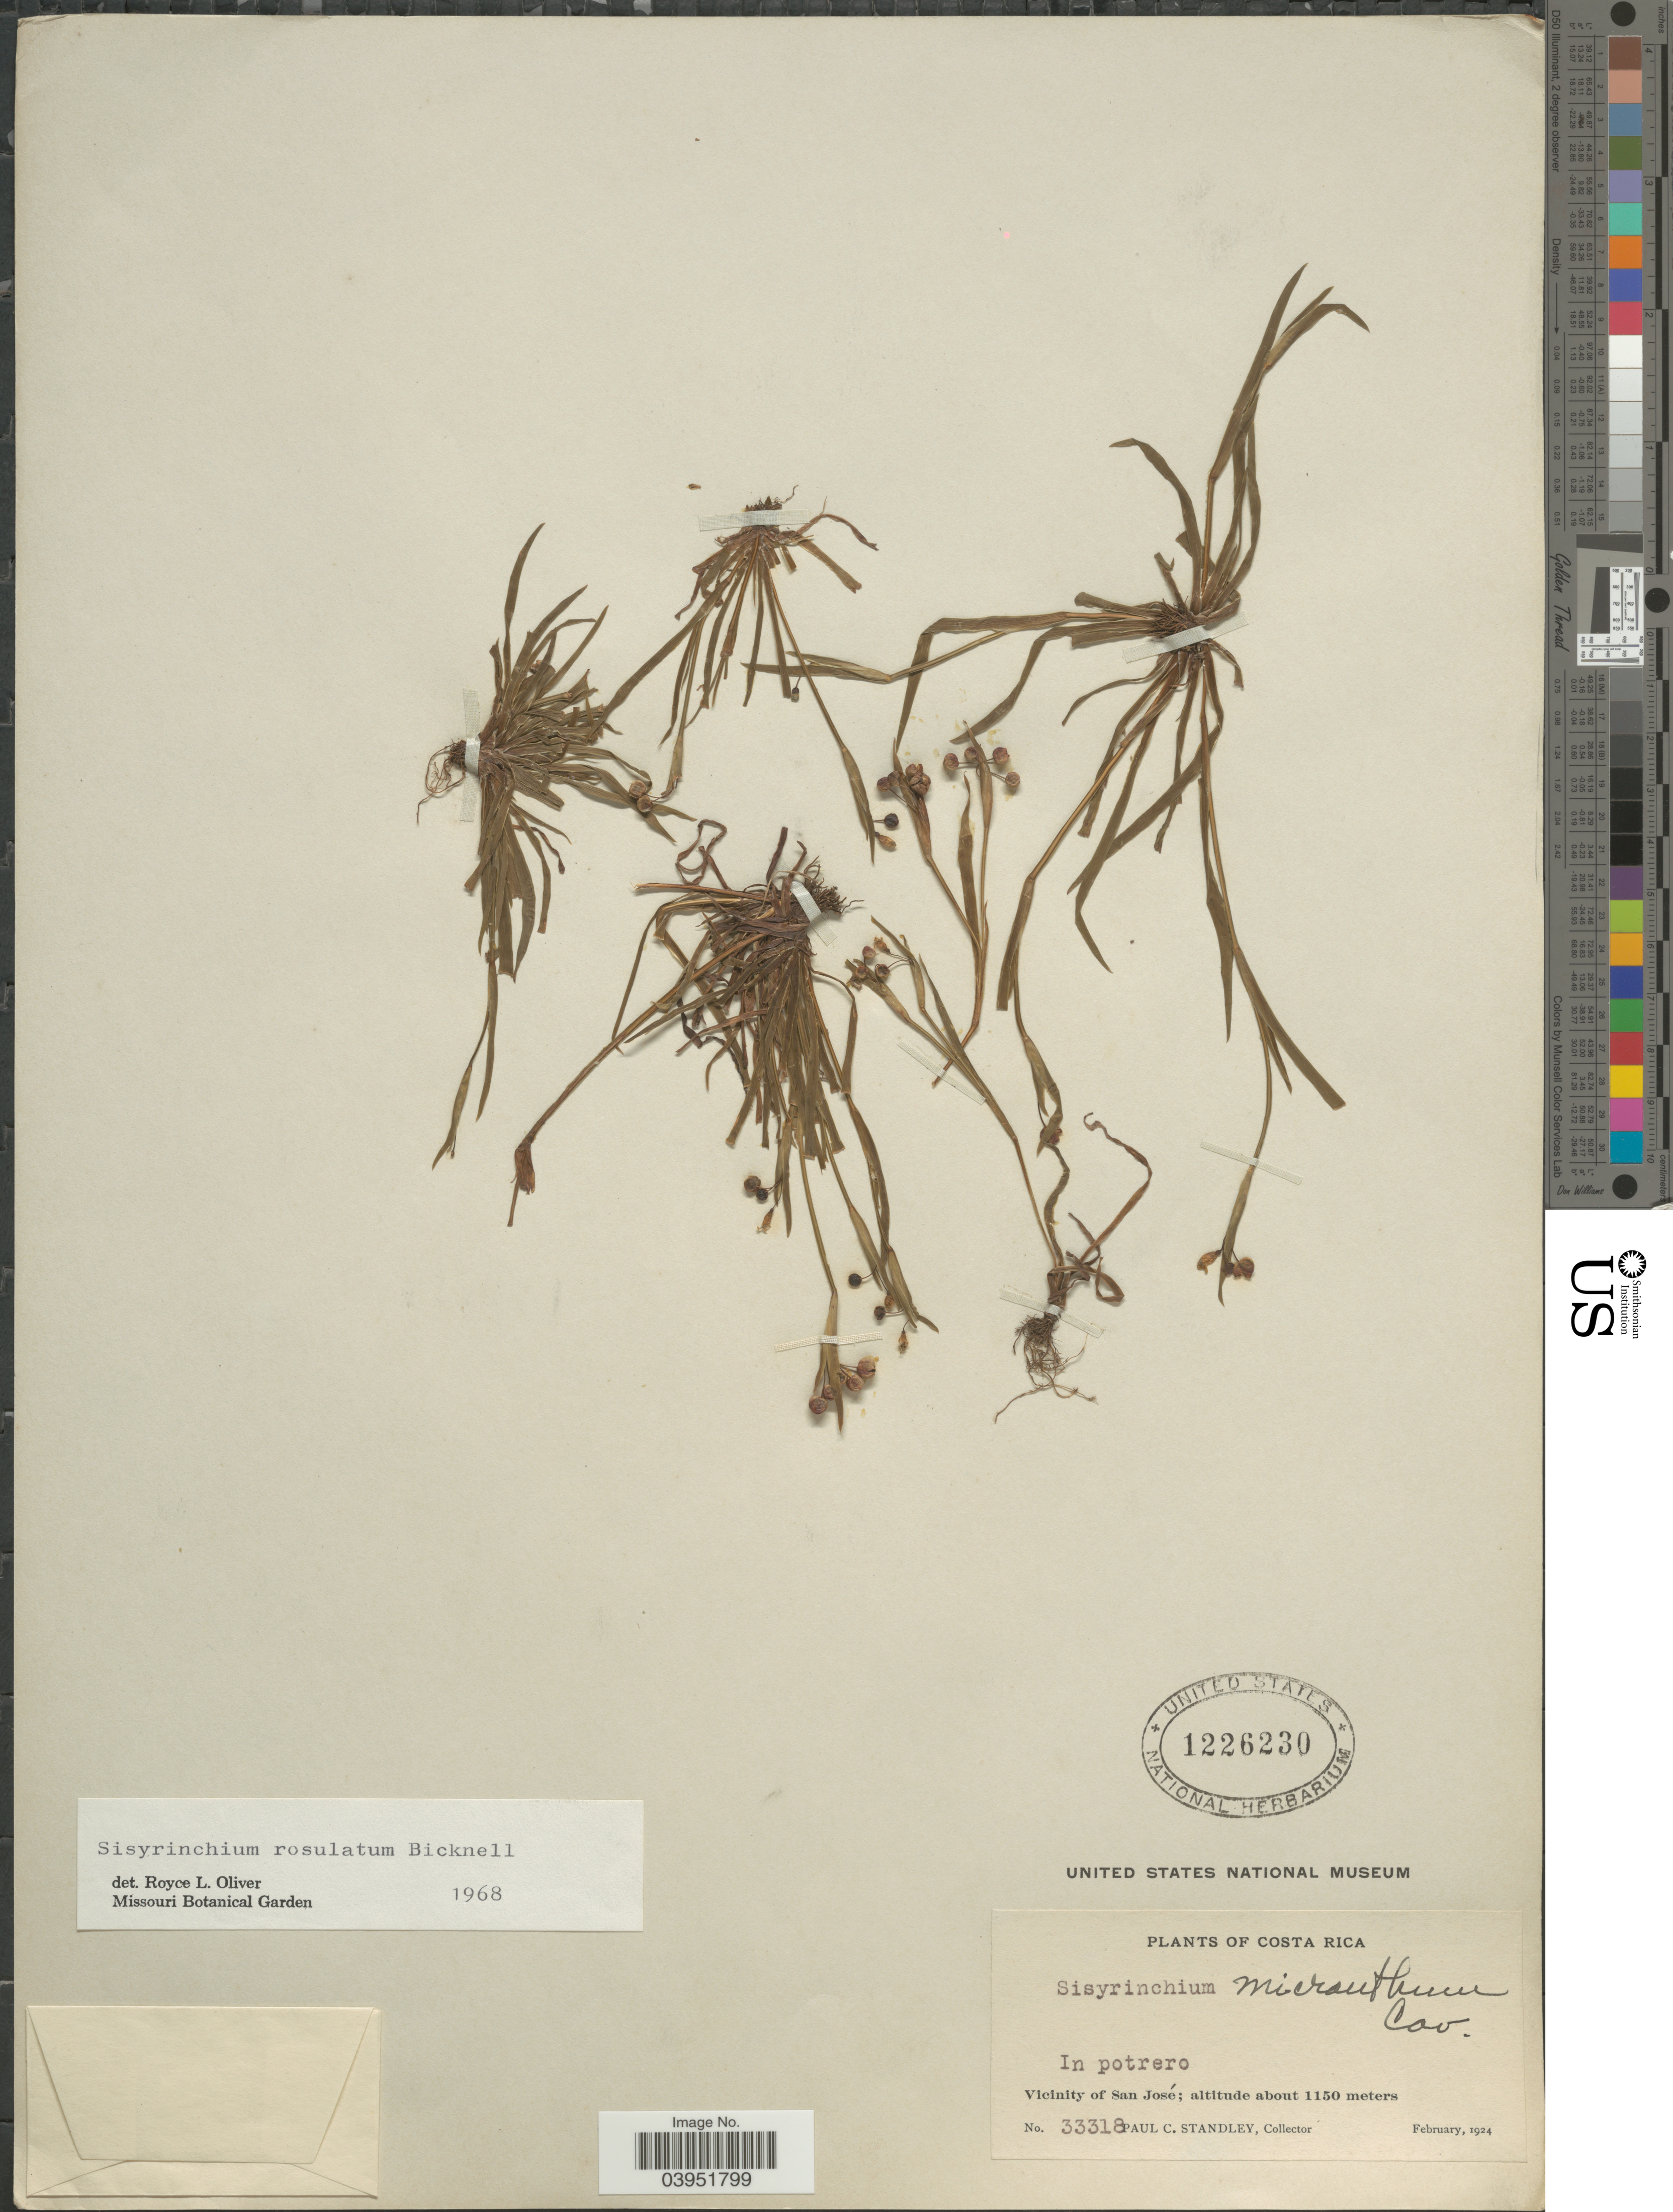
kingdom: Plantae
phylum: Tracheophyta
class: Liliopsida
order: Asparagales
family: Iridaceae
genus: Sisyrinchium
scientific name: Sisyrinchium rosulatum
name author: E.P. Bicknell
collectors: P. C. Standley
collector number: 33318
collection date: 1924-02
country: Costa Rica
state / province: San José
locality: Vicinity of San José.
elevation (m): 1150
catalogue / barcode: US 1226230